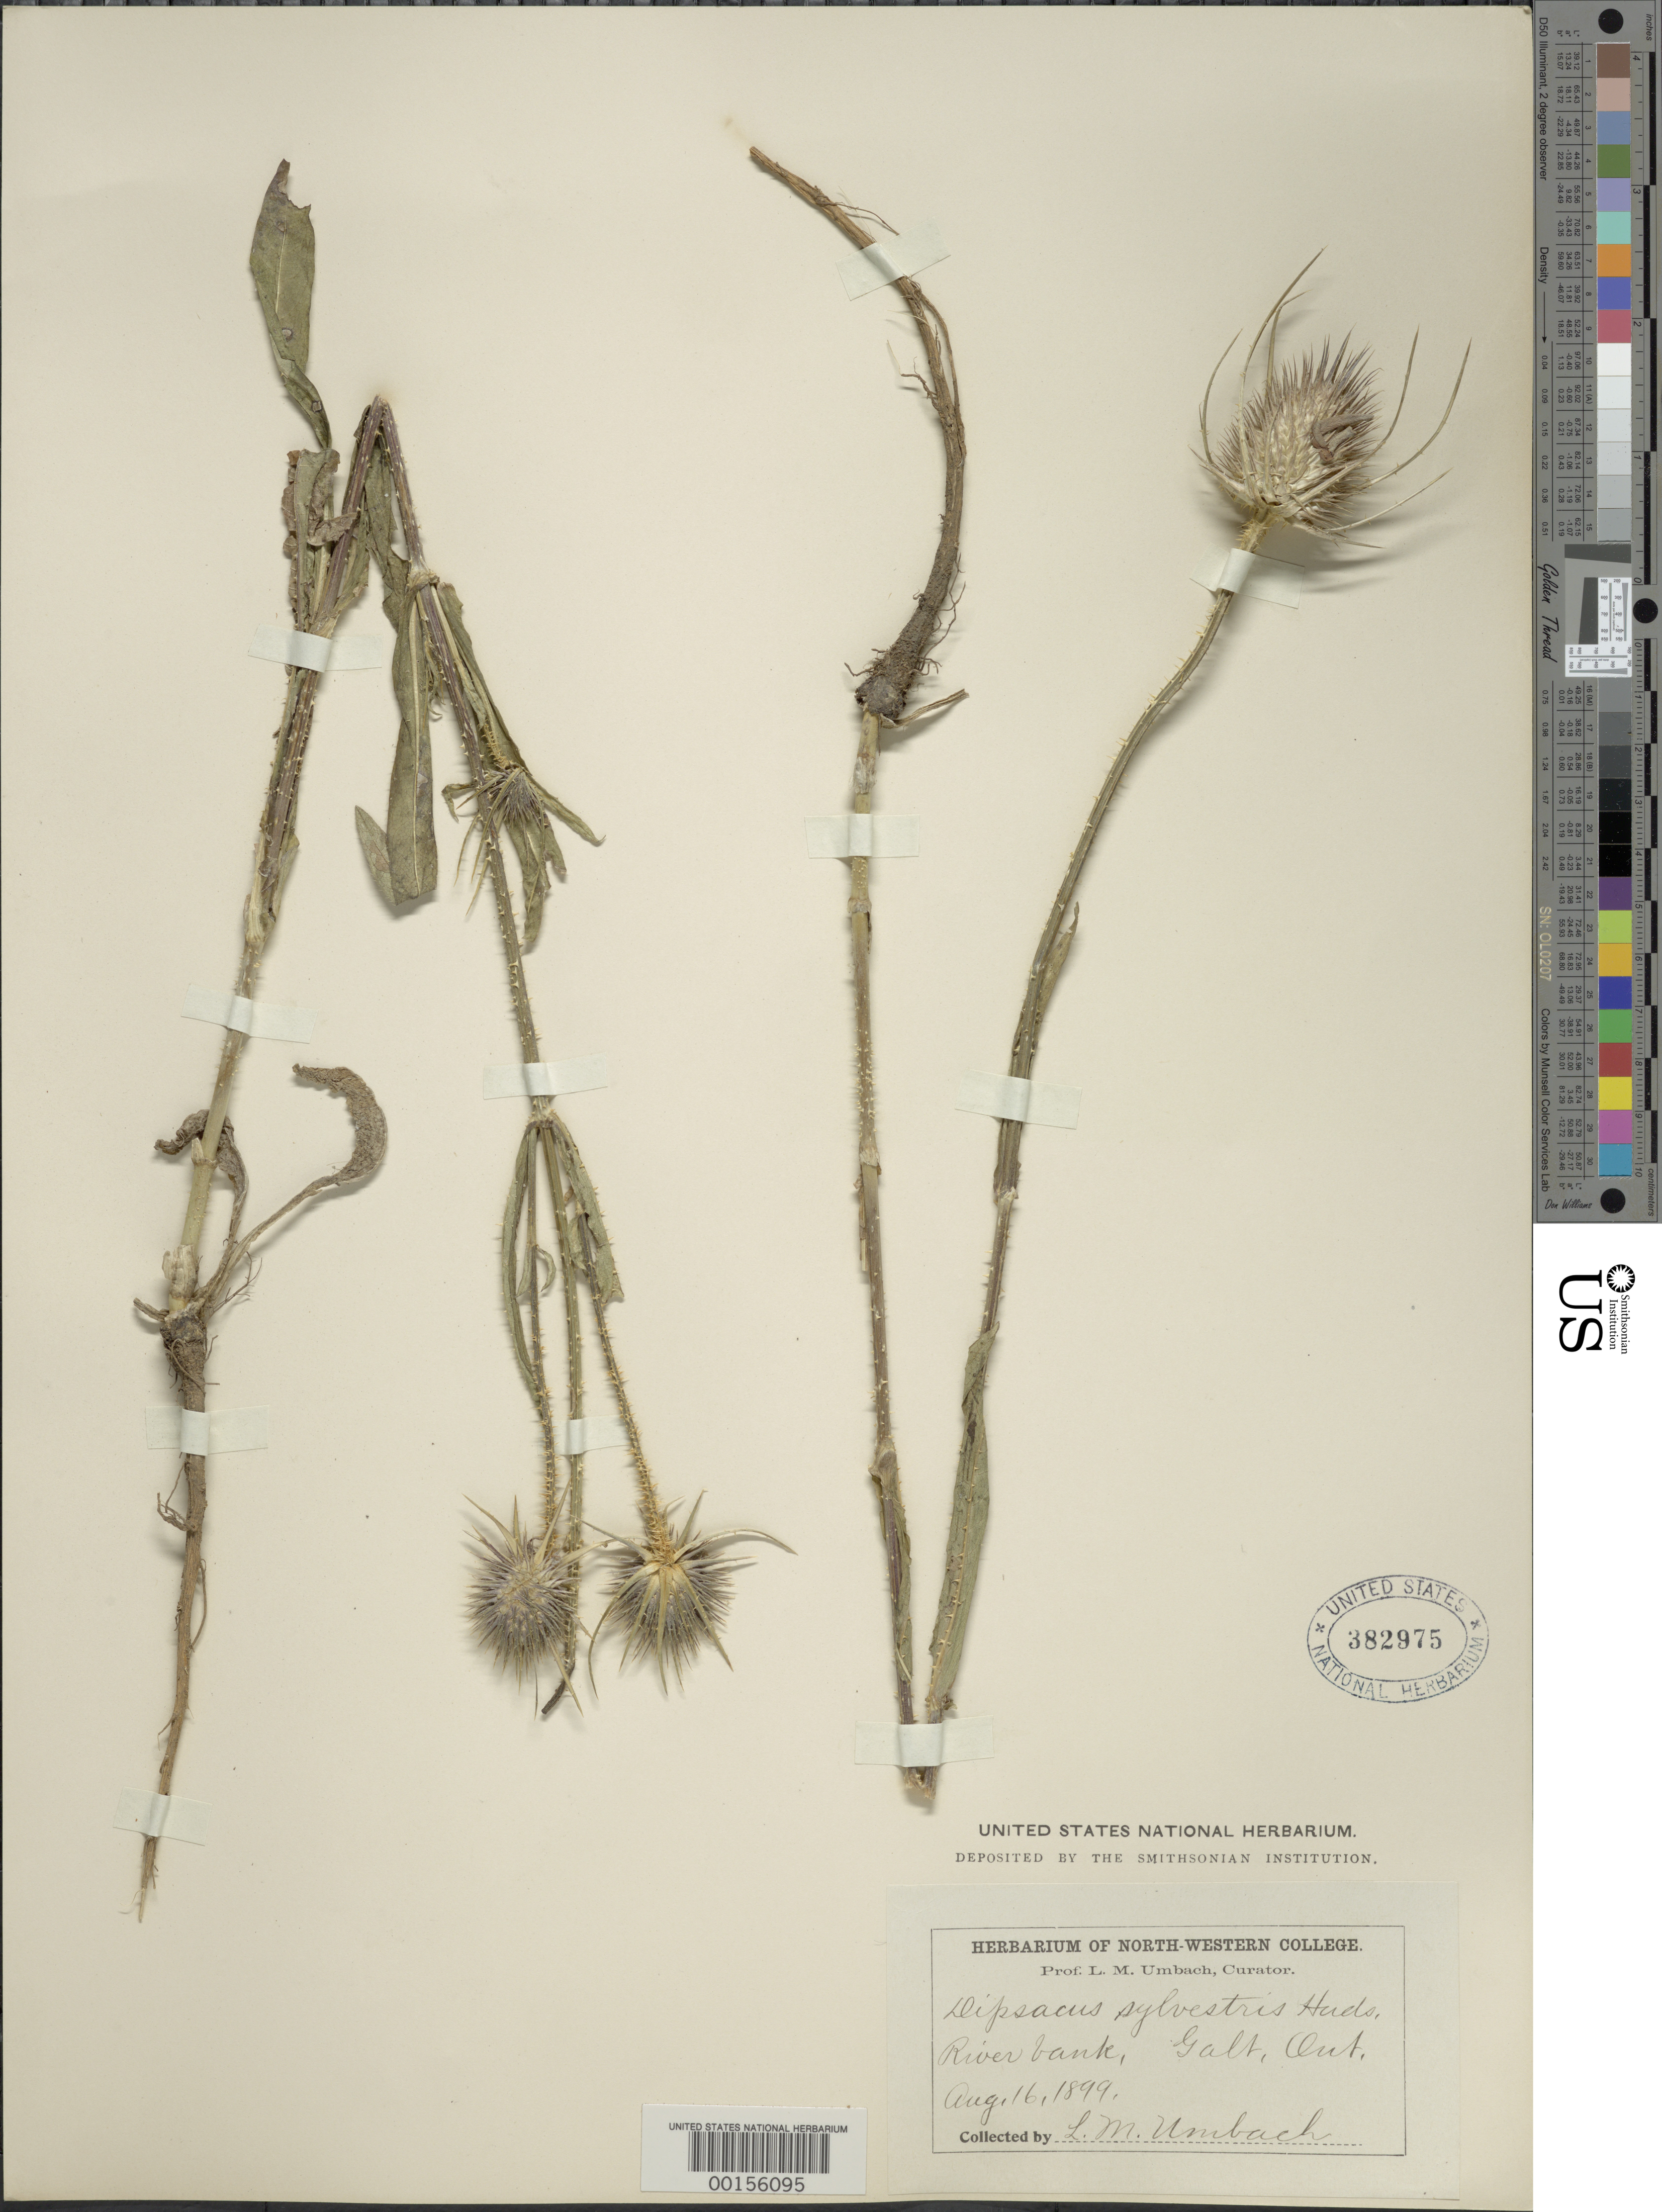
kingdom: Plantae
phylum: Tracheophyta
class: Magnoliopsida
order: Dipsacales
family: Caprifoliaceae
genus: Dipsacus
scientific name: Dipsacus sylvestris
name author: Huds.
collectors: L. M. Umbach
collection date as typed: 16 Aug 1899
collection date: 1899-08-16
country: Canada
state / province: Ontario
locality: Galt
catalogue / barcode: US 382975